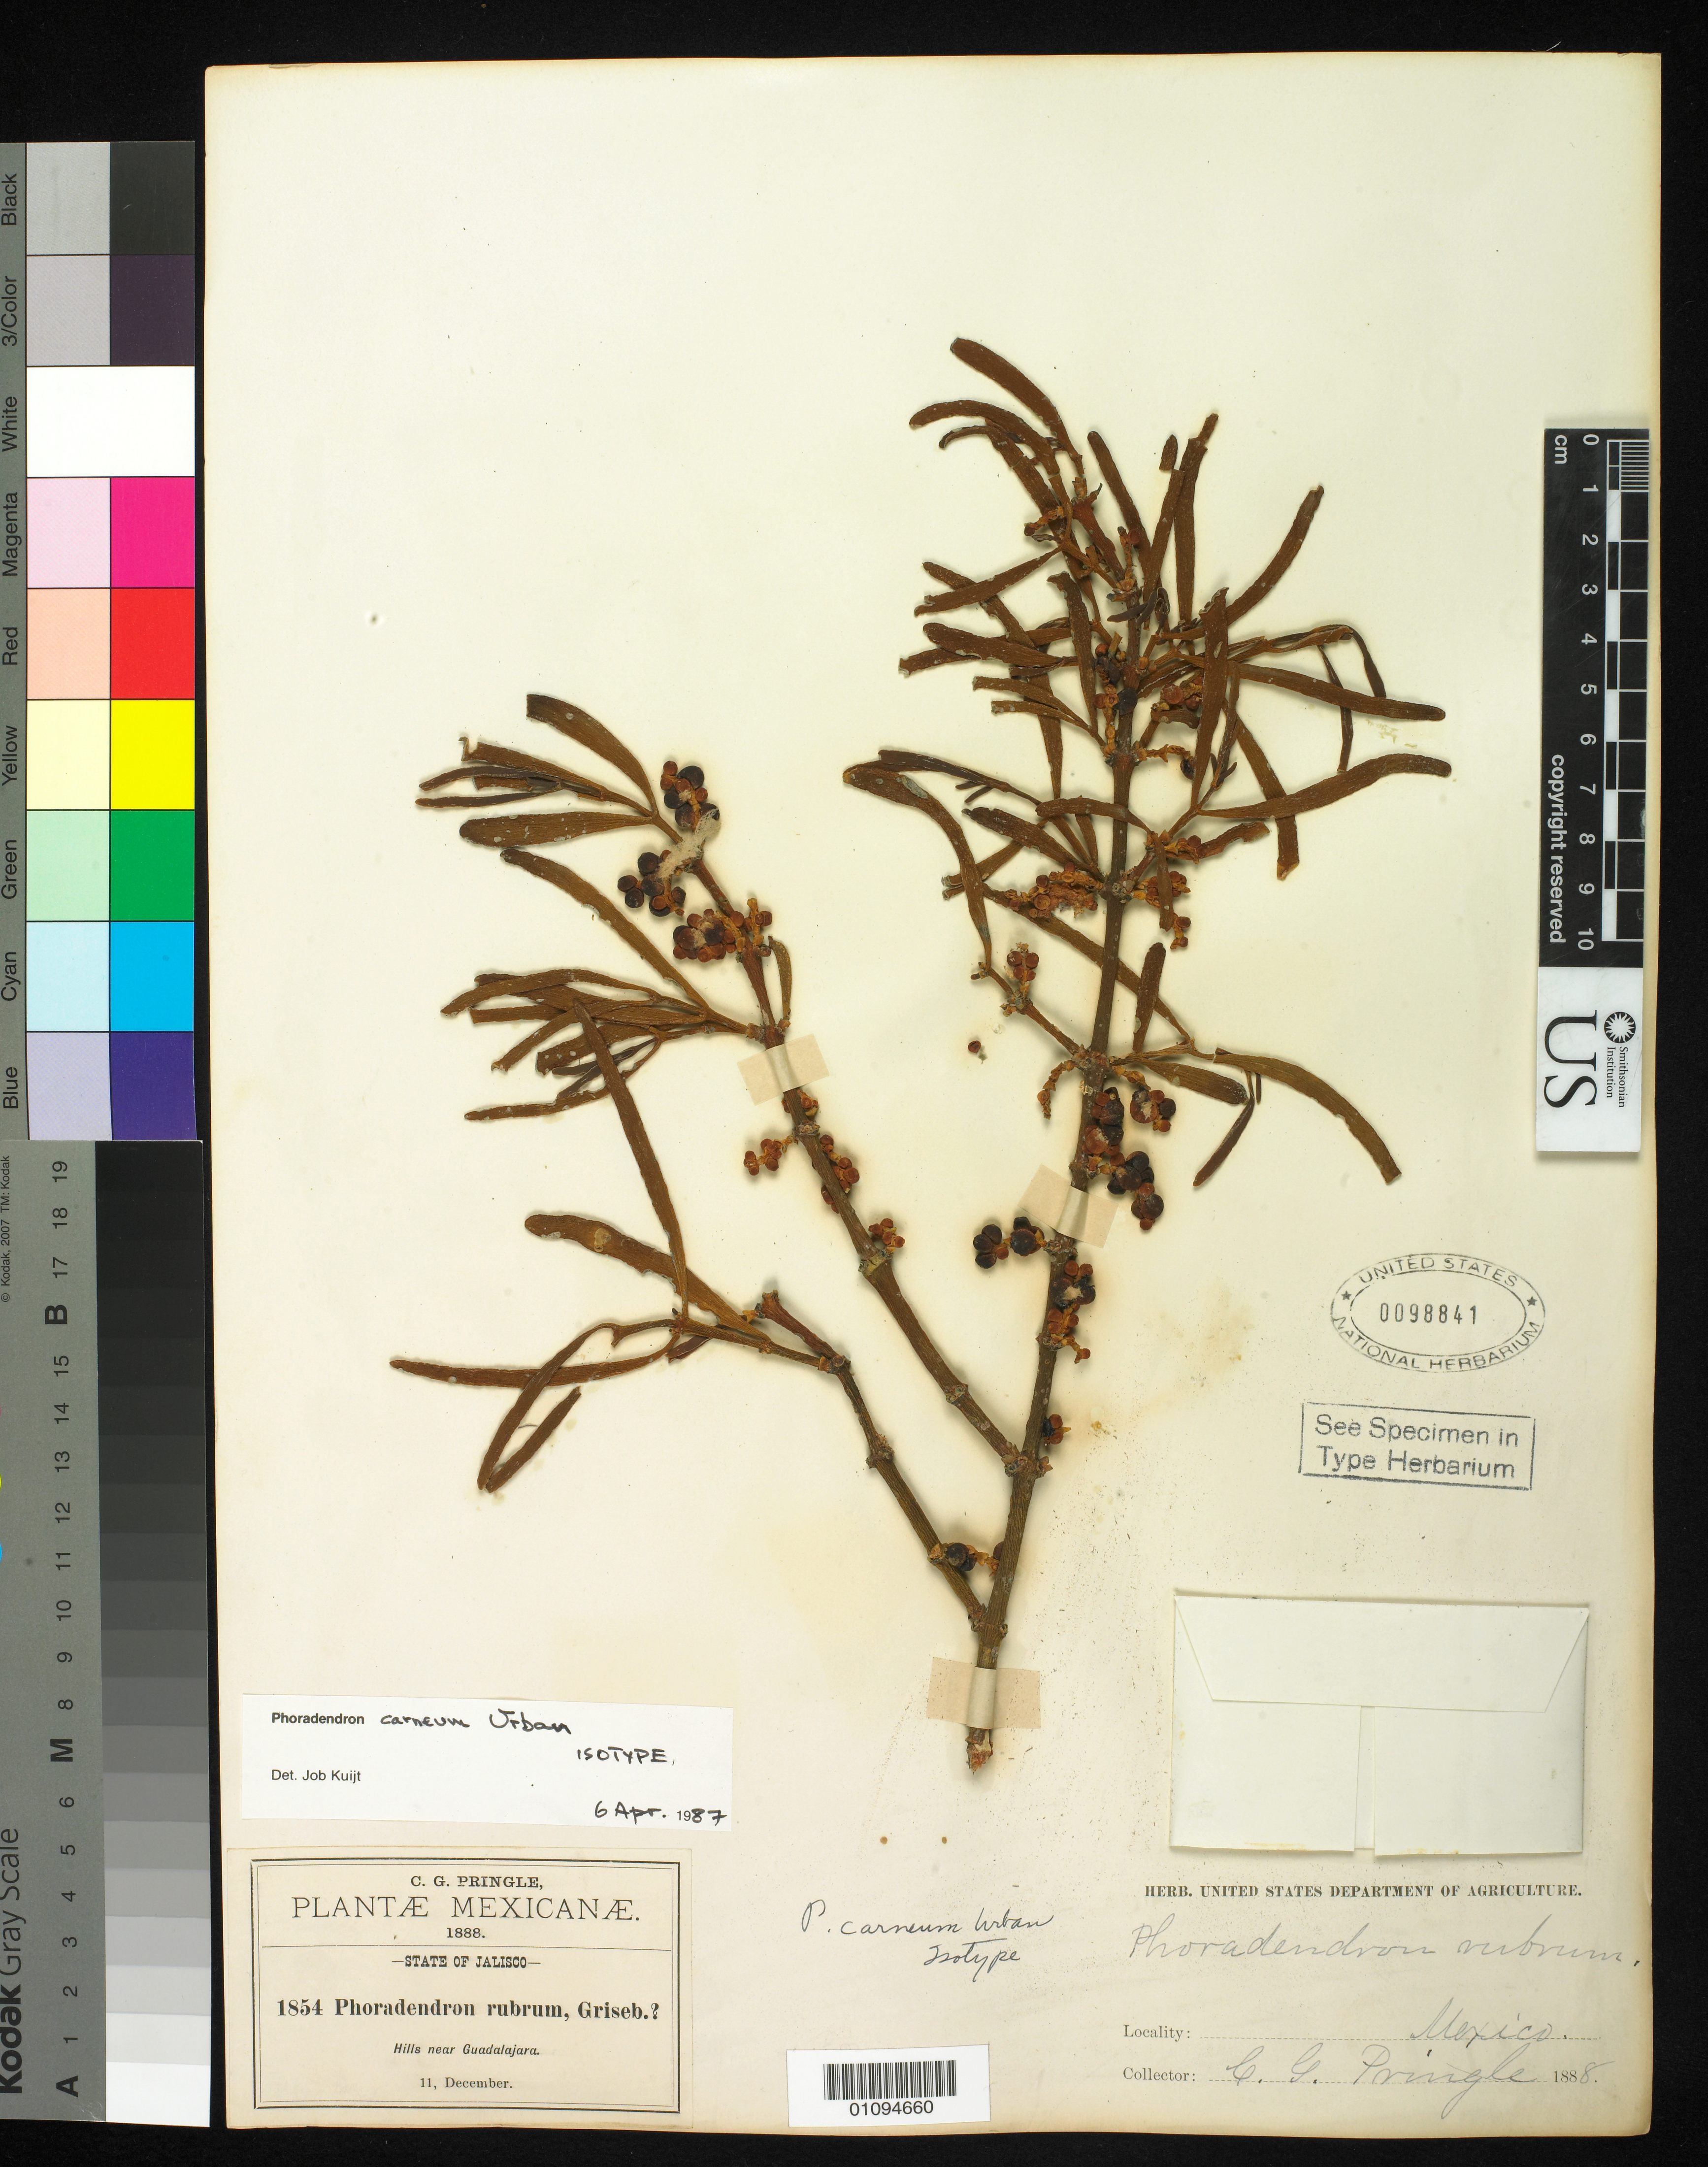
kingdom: Plantae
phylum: Tracheophyta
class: Magnoliopsida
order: Santalales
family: Viscaceae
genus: Phoradendron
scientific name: Phoradendron carneum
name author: Urb.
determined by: Kuijt, Job, (CANADA)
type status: Isosyntype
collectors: C. G. Pringle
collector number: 1854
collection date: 1888-12-11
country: Mexico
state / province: Jalisco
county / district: Guadalajara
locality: Hills near Guadalajara.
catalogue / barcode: US 98841